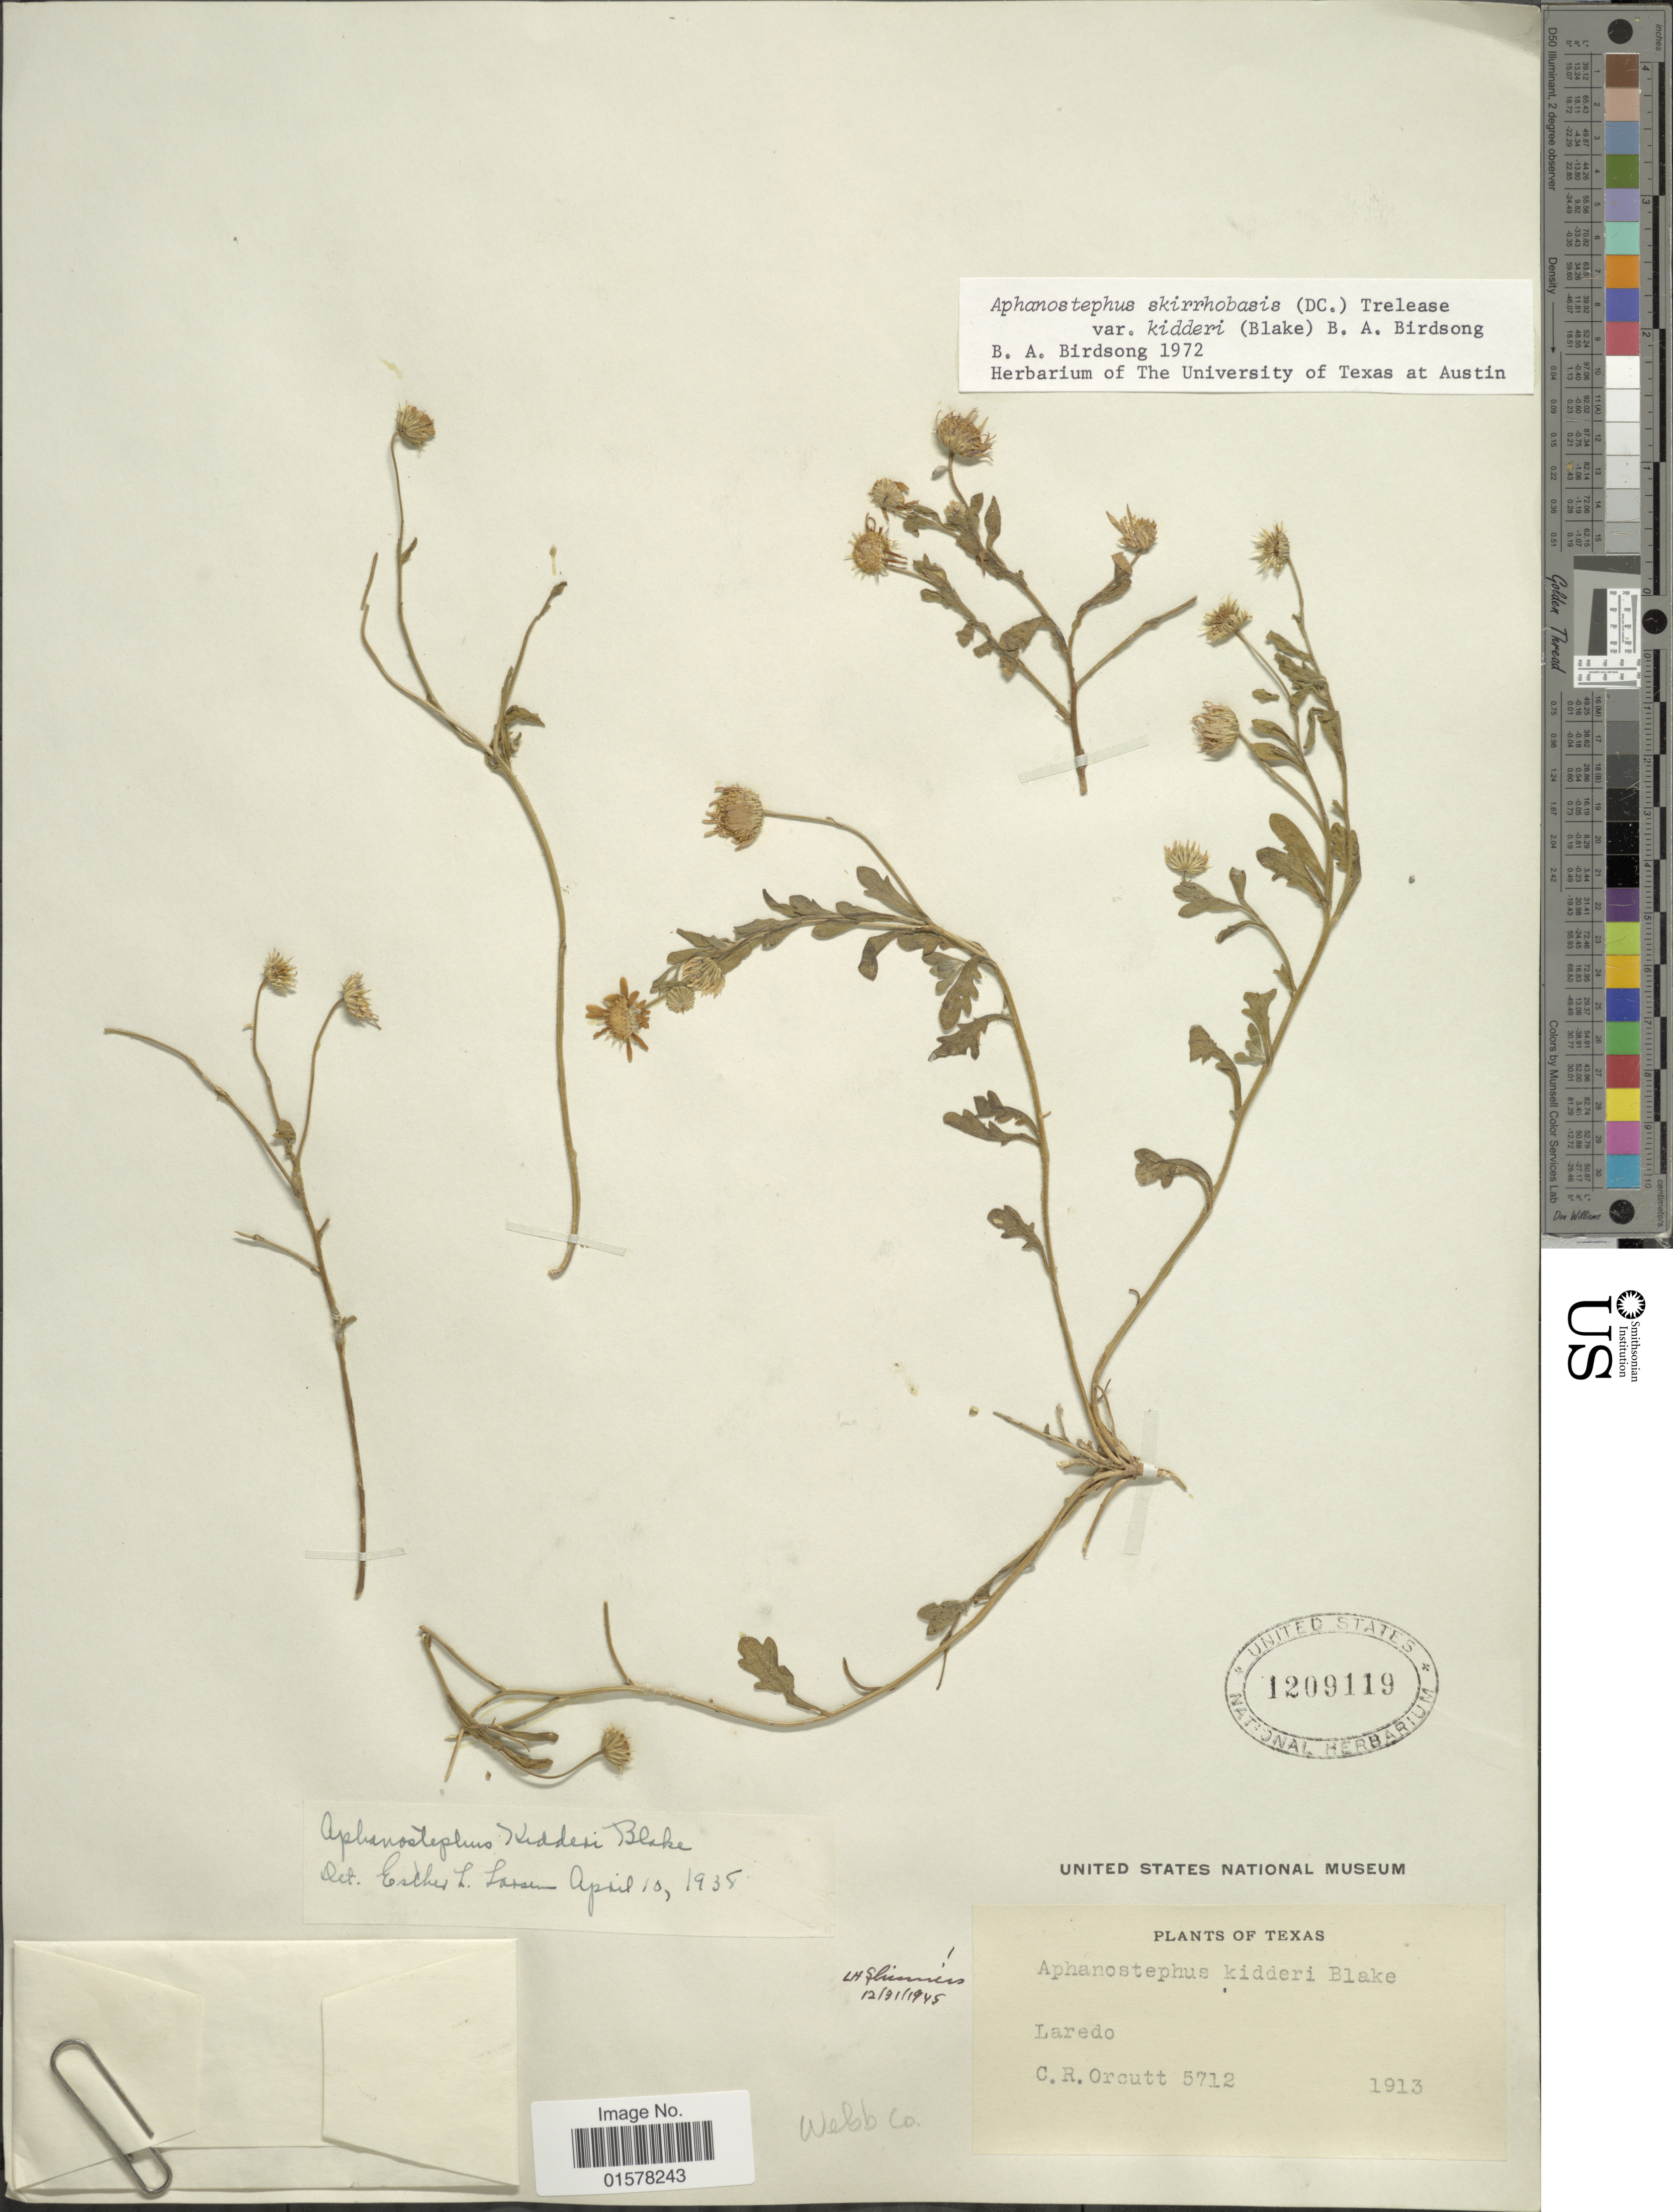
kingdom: Plantae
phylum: Tracheophyta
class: Magnoliopsida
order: Asterales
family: Asteraceae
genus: Aphanostephus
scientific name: Aphanostephus skirrhobasis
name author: (DC.) Trel. ex Coville & Branner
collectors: C. R. Orcutt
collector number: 5712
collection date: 1913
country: United States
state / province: Texas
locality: Laredo. Texas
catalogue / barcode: US 1209119